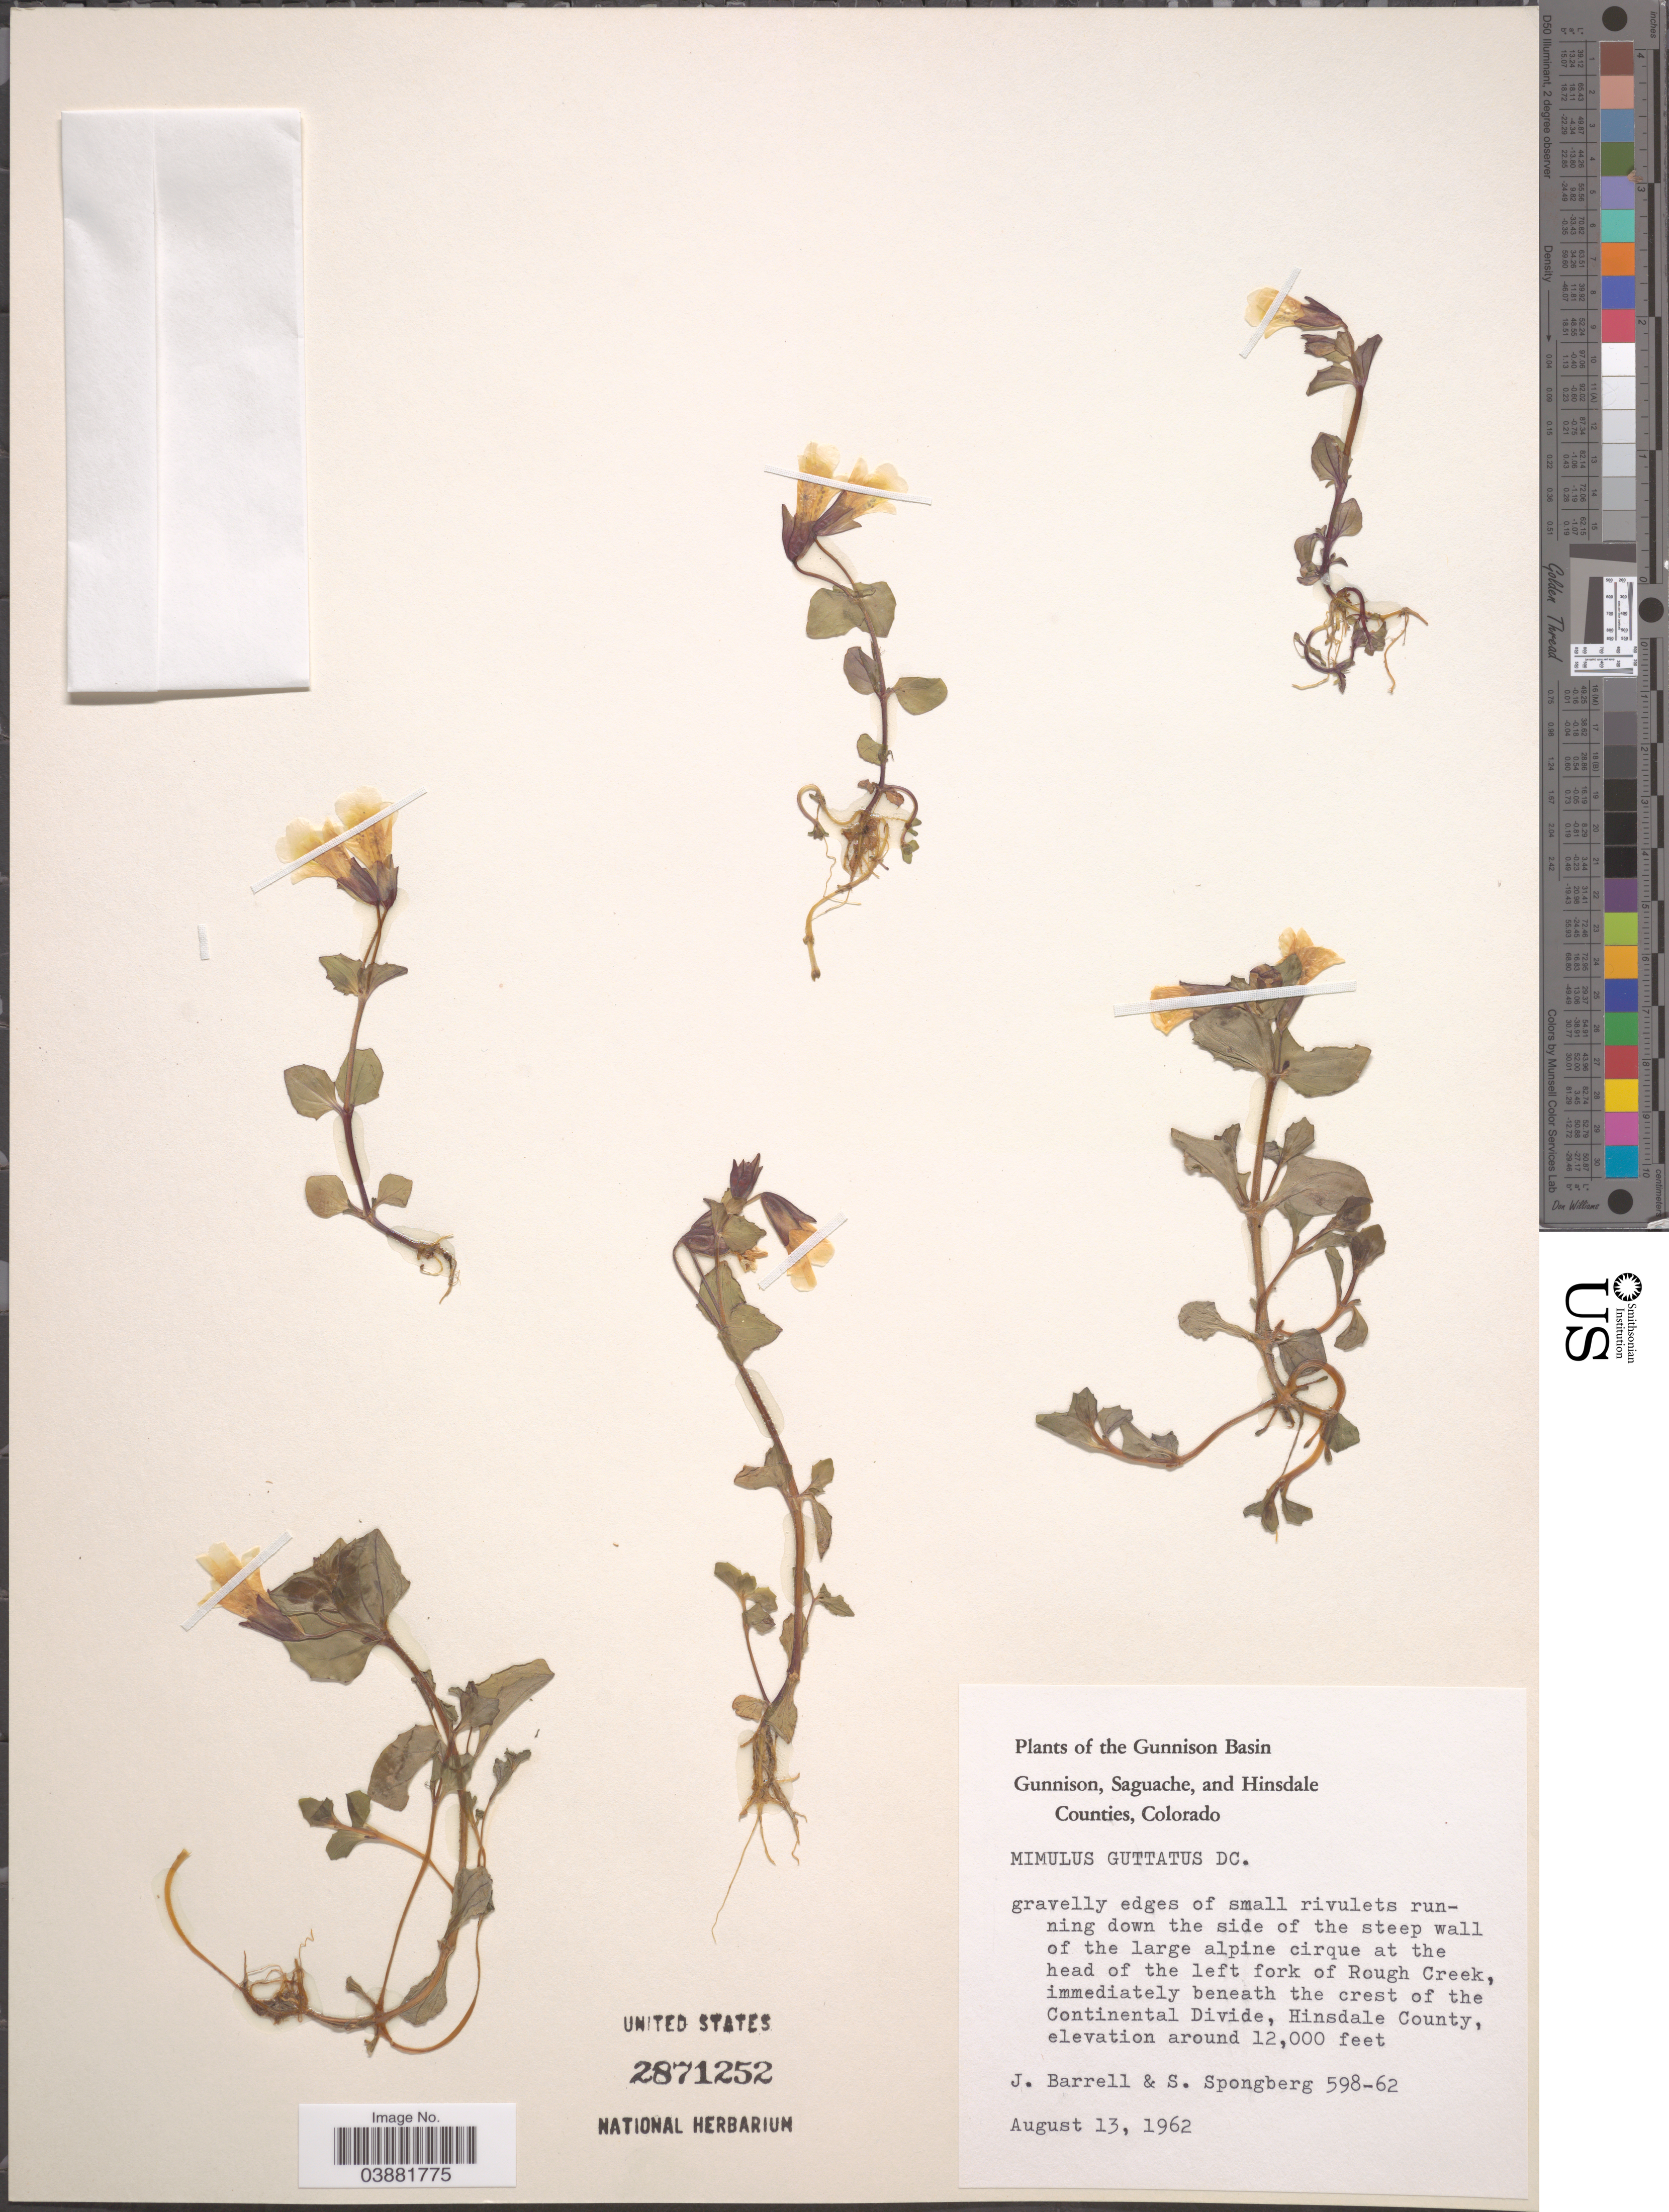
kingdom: Plantae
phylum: Tracheophyta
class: Magnoliopsida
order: Lamiales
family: Phrymaceae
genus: Mimulus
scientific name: Mimulus guttatus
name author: DC.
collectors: J. Barrell & S. A.Spongberg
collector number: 598-62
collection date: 1962-08-13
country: United States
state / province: Colorado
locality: The Gunnison Basin. At the head of the left fork of Rough Creek, immediately beneath the crest of the Continental Divide, Hinsdale County.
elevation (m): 3658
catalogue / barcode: US 2871252